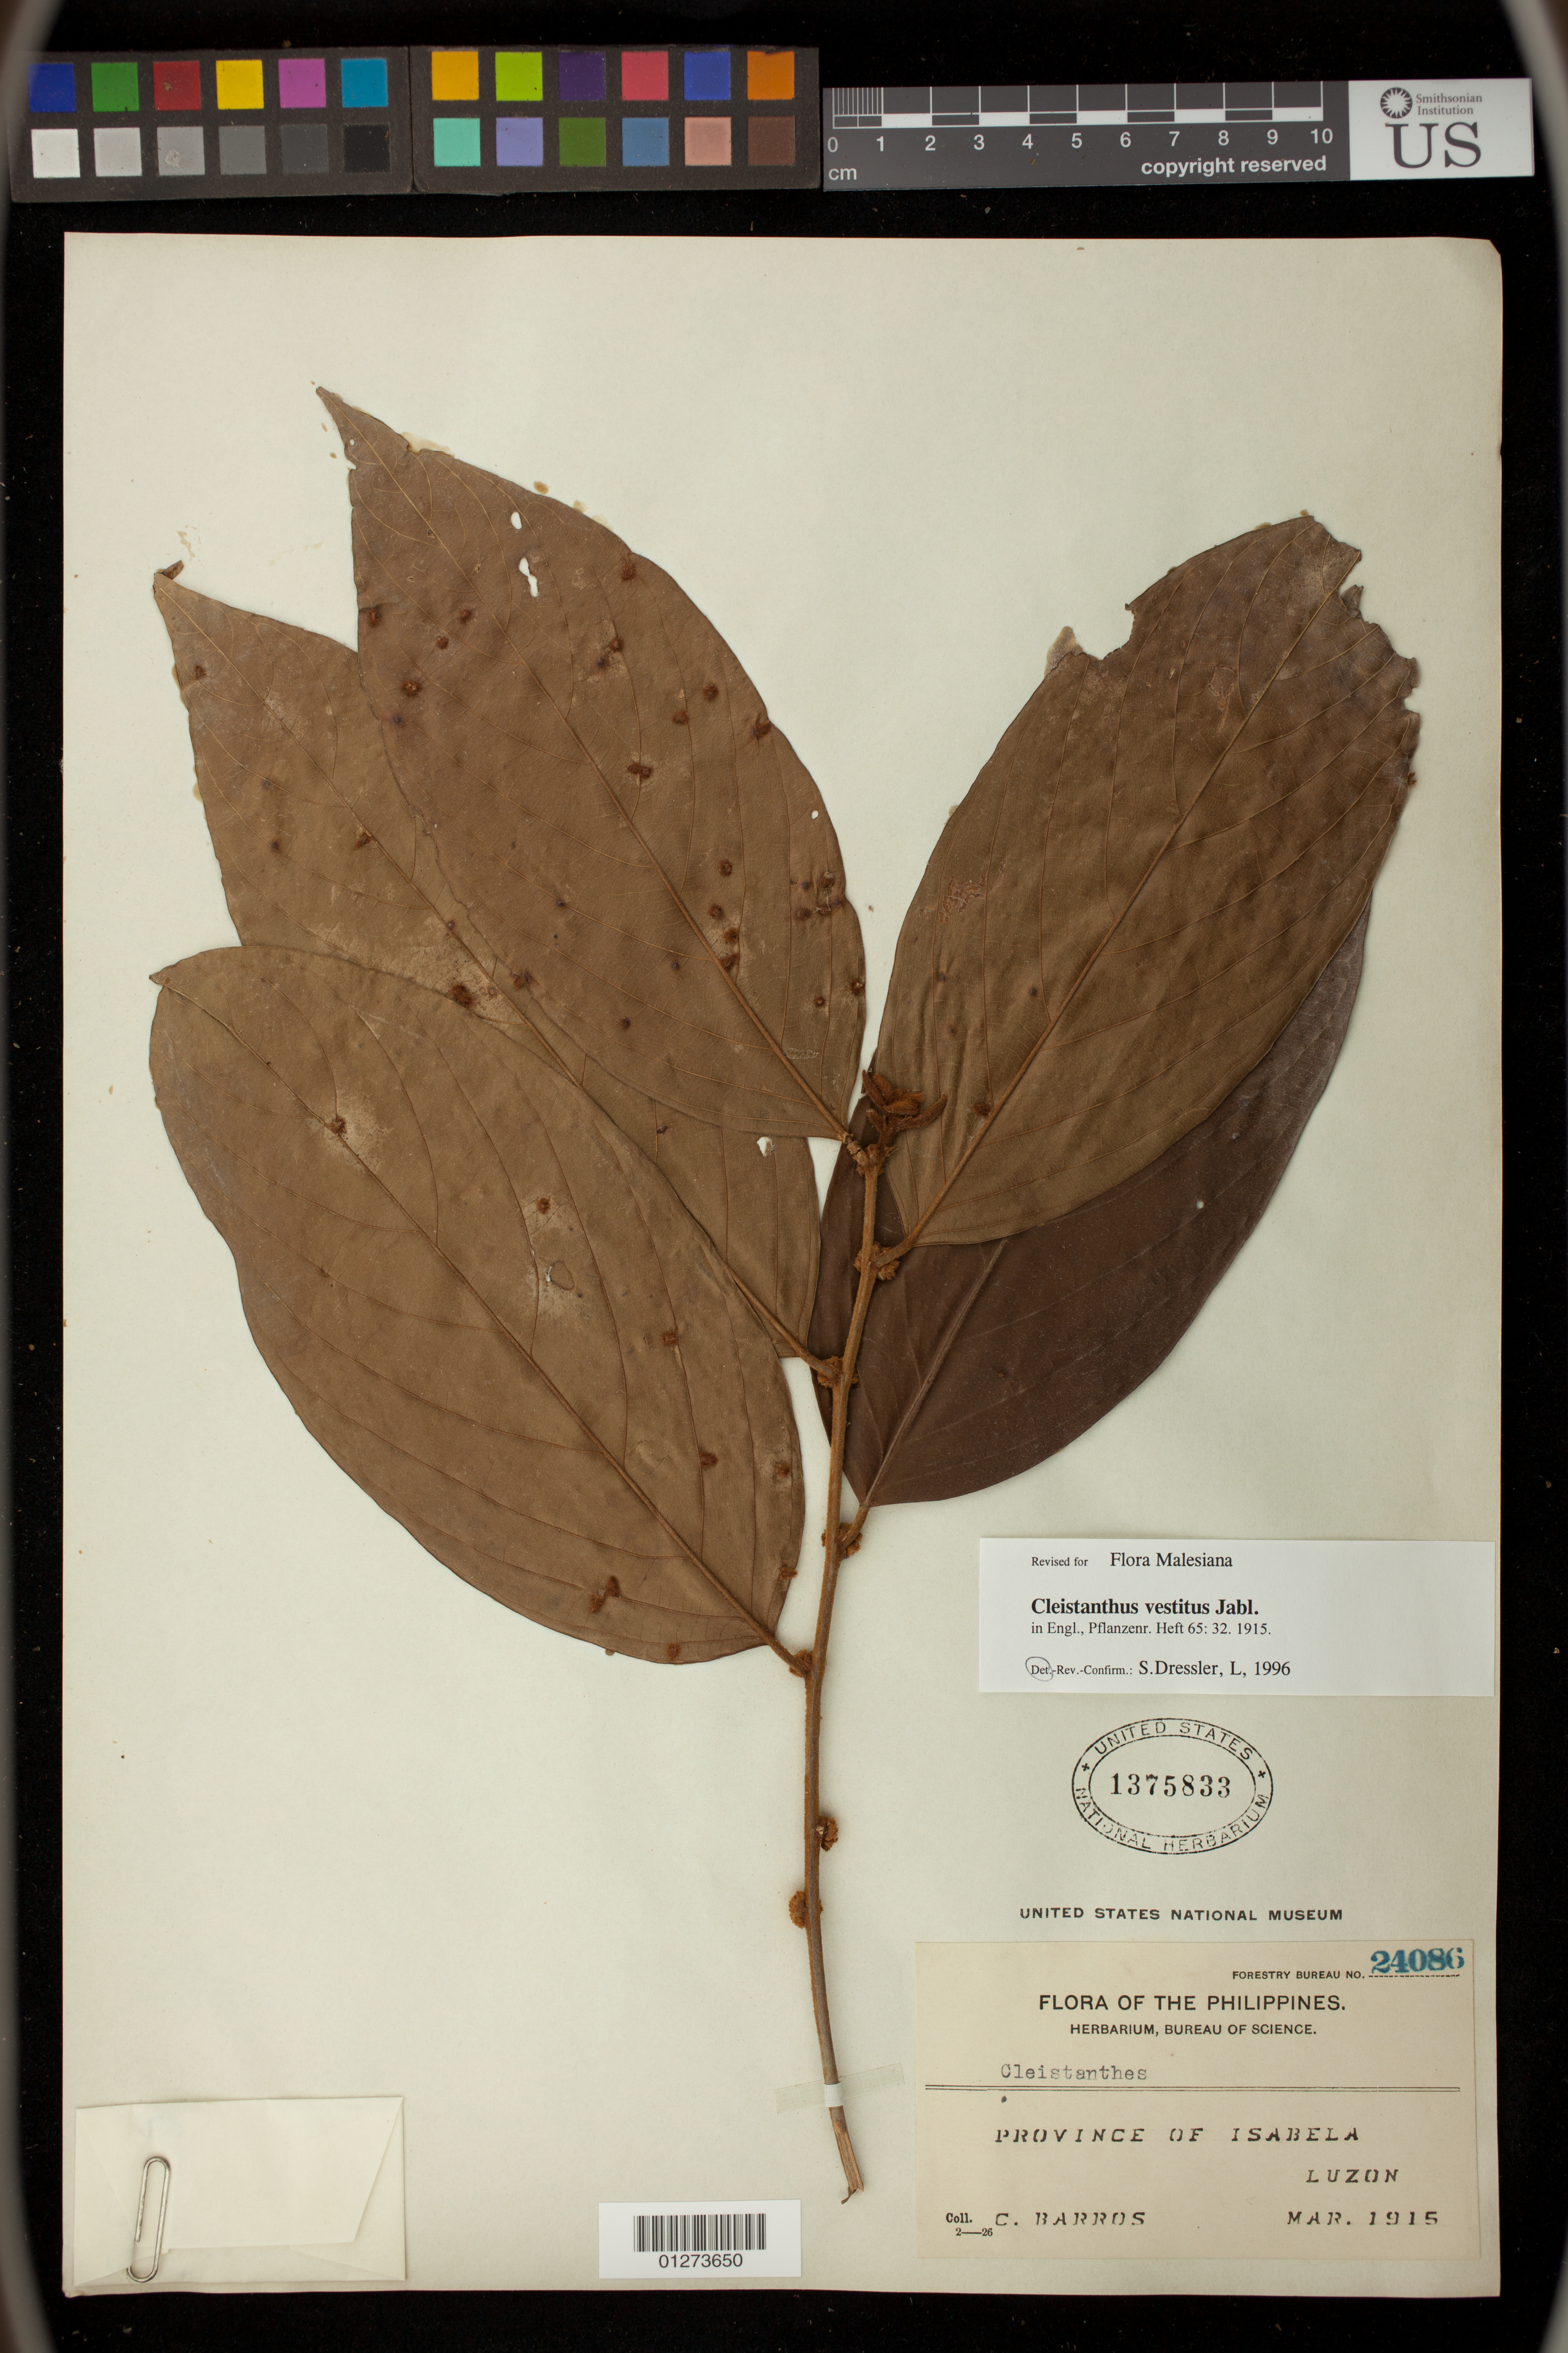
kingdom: Plantae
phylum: Tracheophyta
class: Magnoliopsida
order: Malpighiales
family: Phyllanthaceae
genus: Cleistanthus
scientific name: Cleistanthus vestitus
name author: Jabl.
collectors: C. Barros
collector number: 24086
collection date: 1915-03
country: Philippines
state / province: Cagayan Valley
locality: Province of Isabela, Luzon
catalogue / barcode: US 1375833